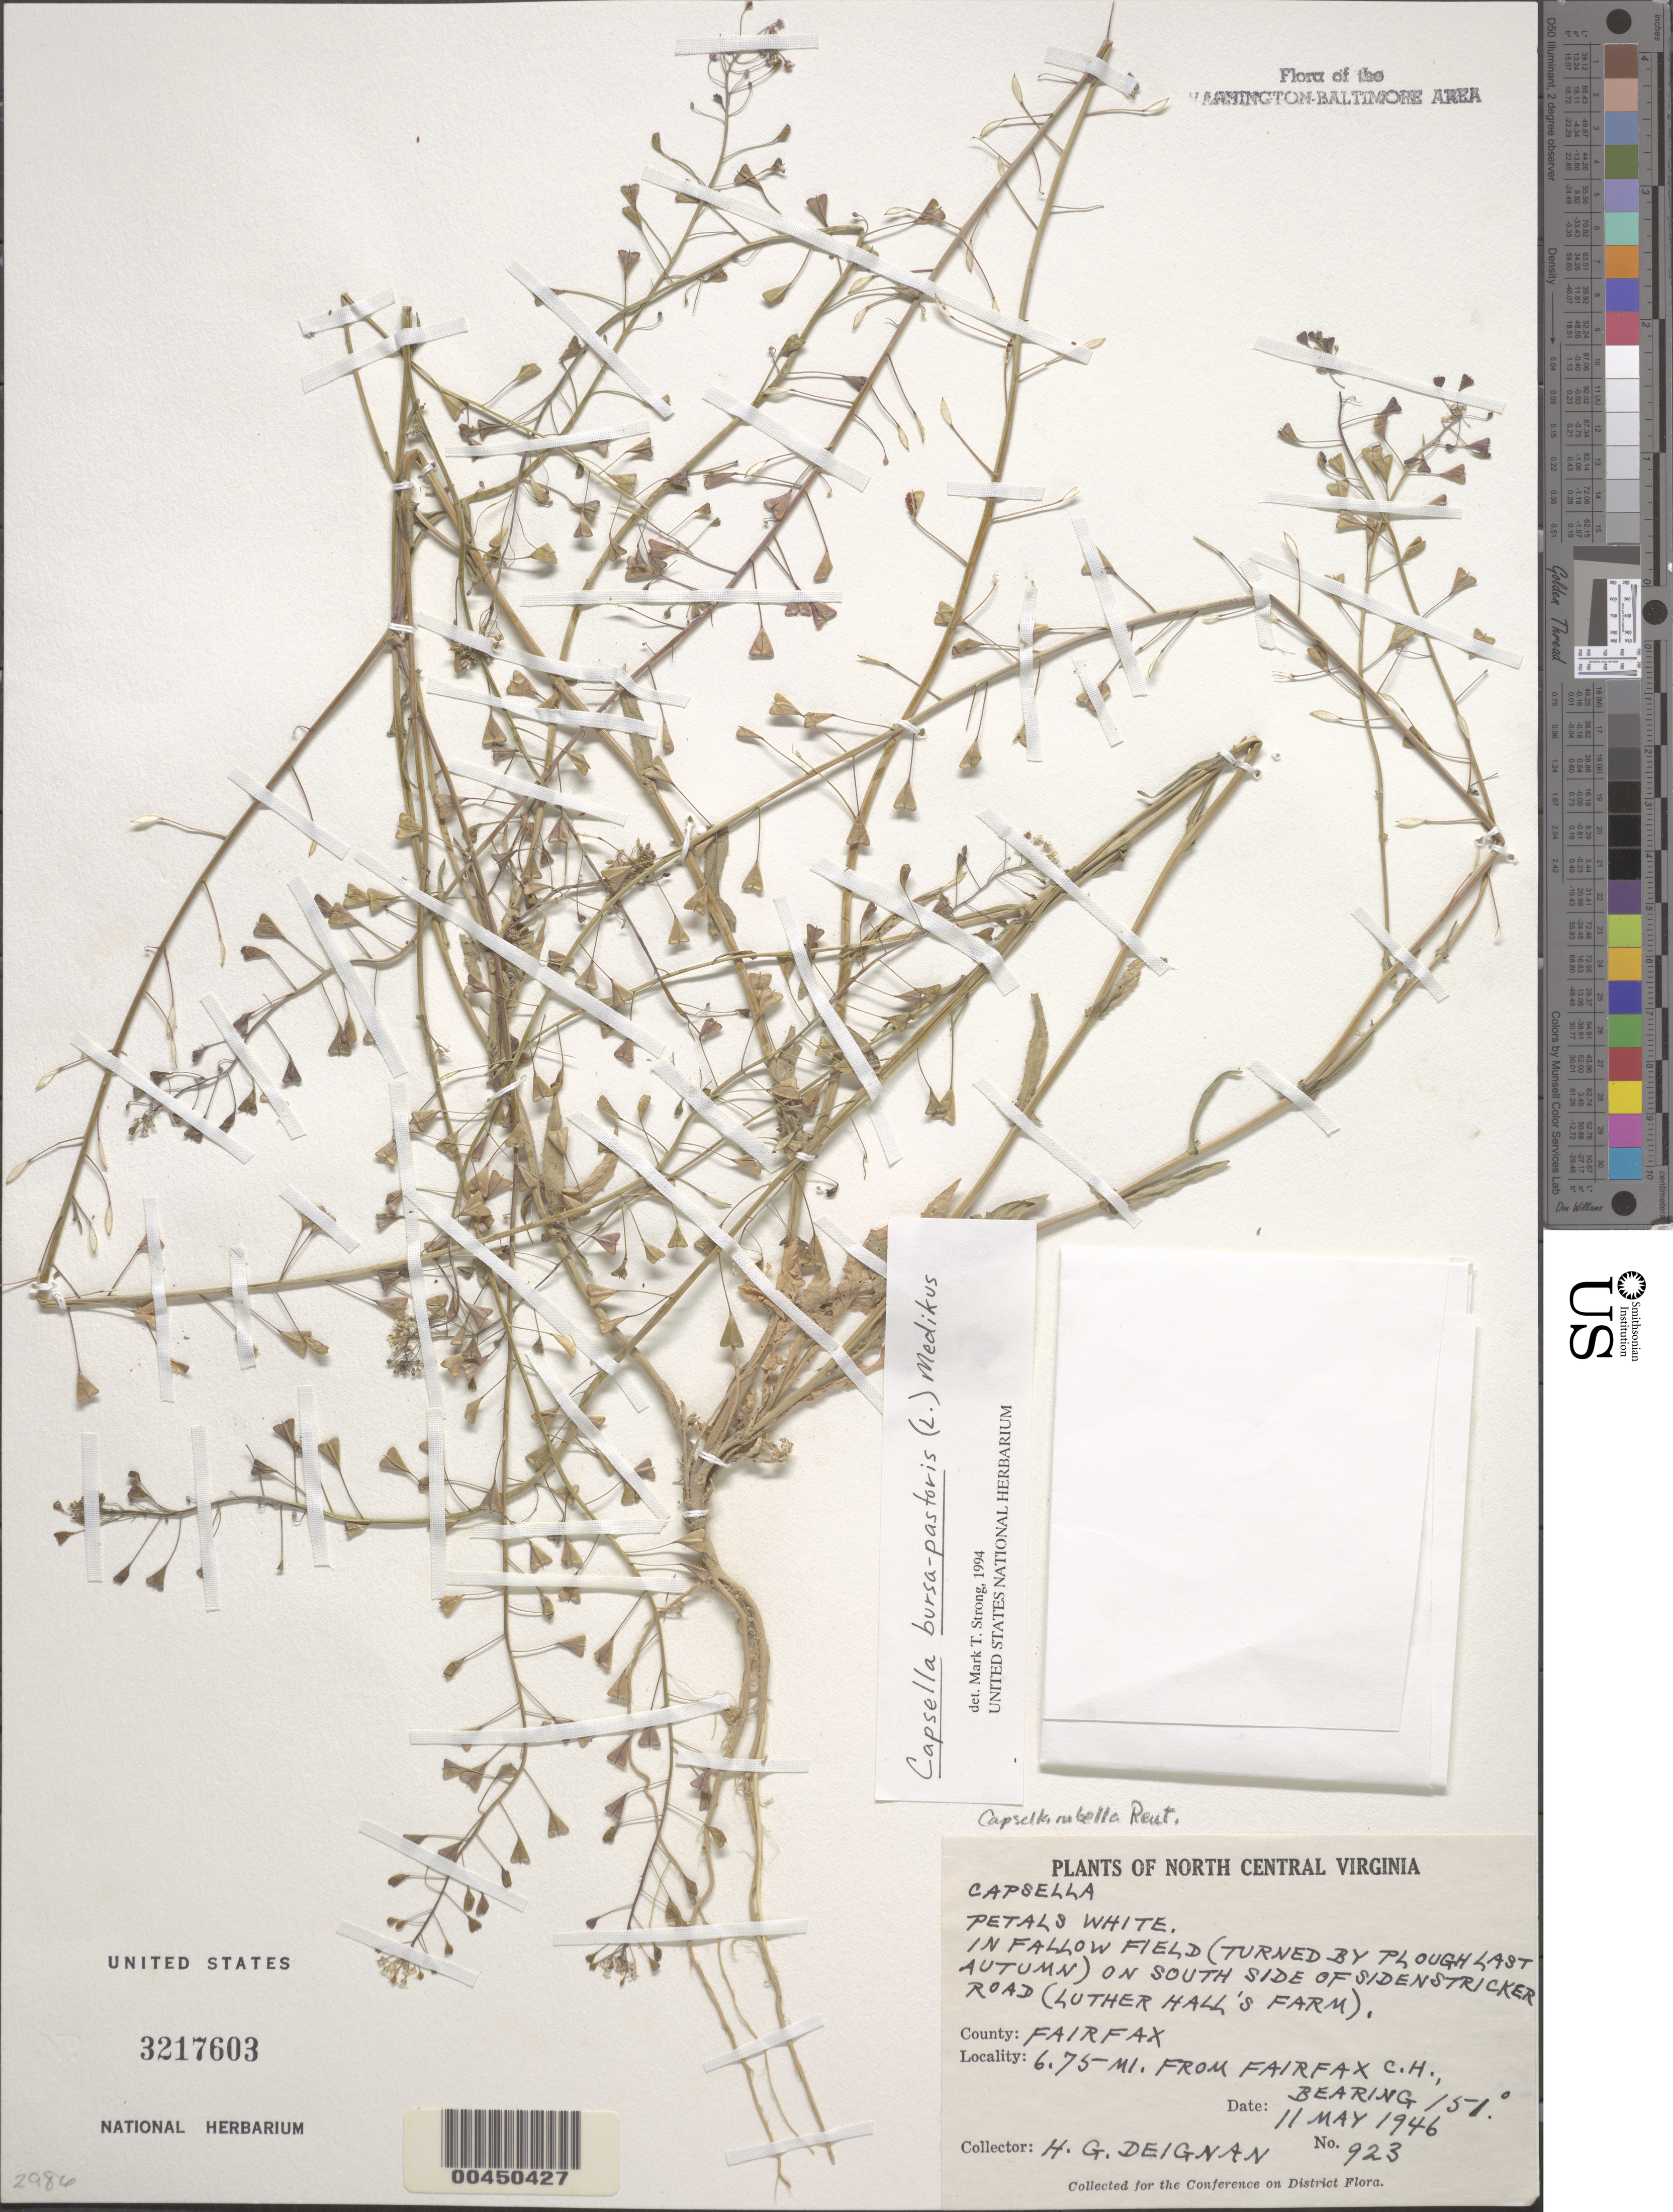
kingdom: Plantae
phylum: Tracheophyta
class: Magnoliopsida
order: Brassicales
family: Brassicaceae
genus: Capsella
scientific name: Capsella bursa-pastoris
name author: (L.) Medik.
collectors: H. Deignan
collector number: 923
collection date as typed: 11 May 1946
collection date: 1946-05-11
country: United States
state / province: Virginia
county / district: Fairfax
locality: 6.75 mi. from Fairfax Court House, Luther Hall's Farm, S side of Sidenstricker Road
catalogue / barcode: US 3217603